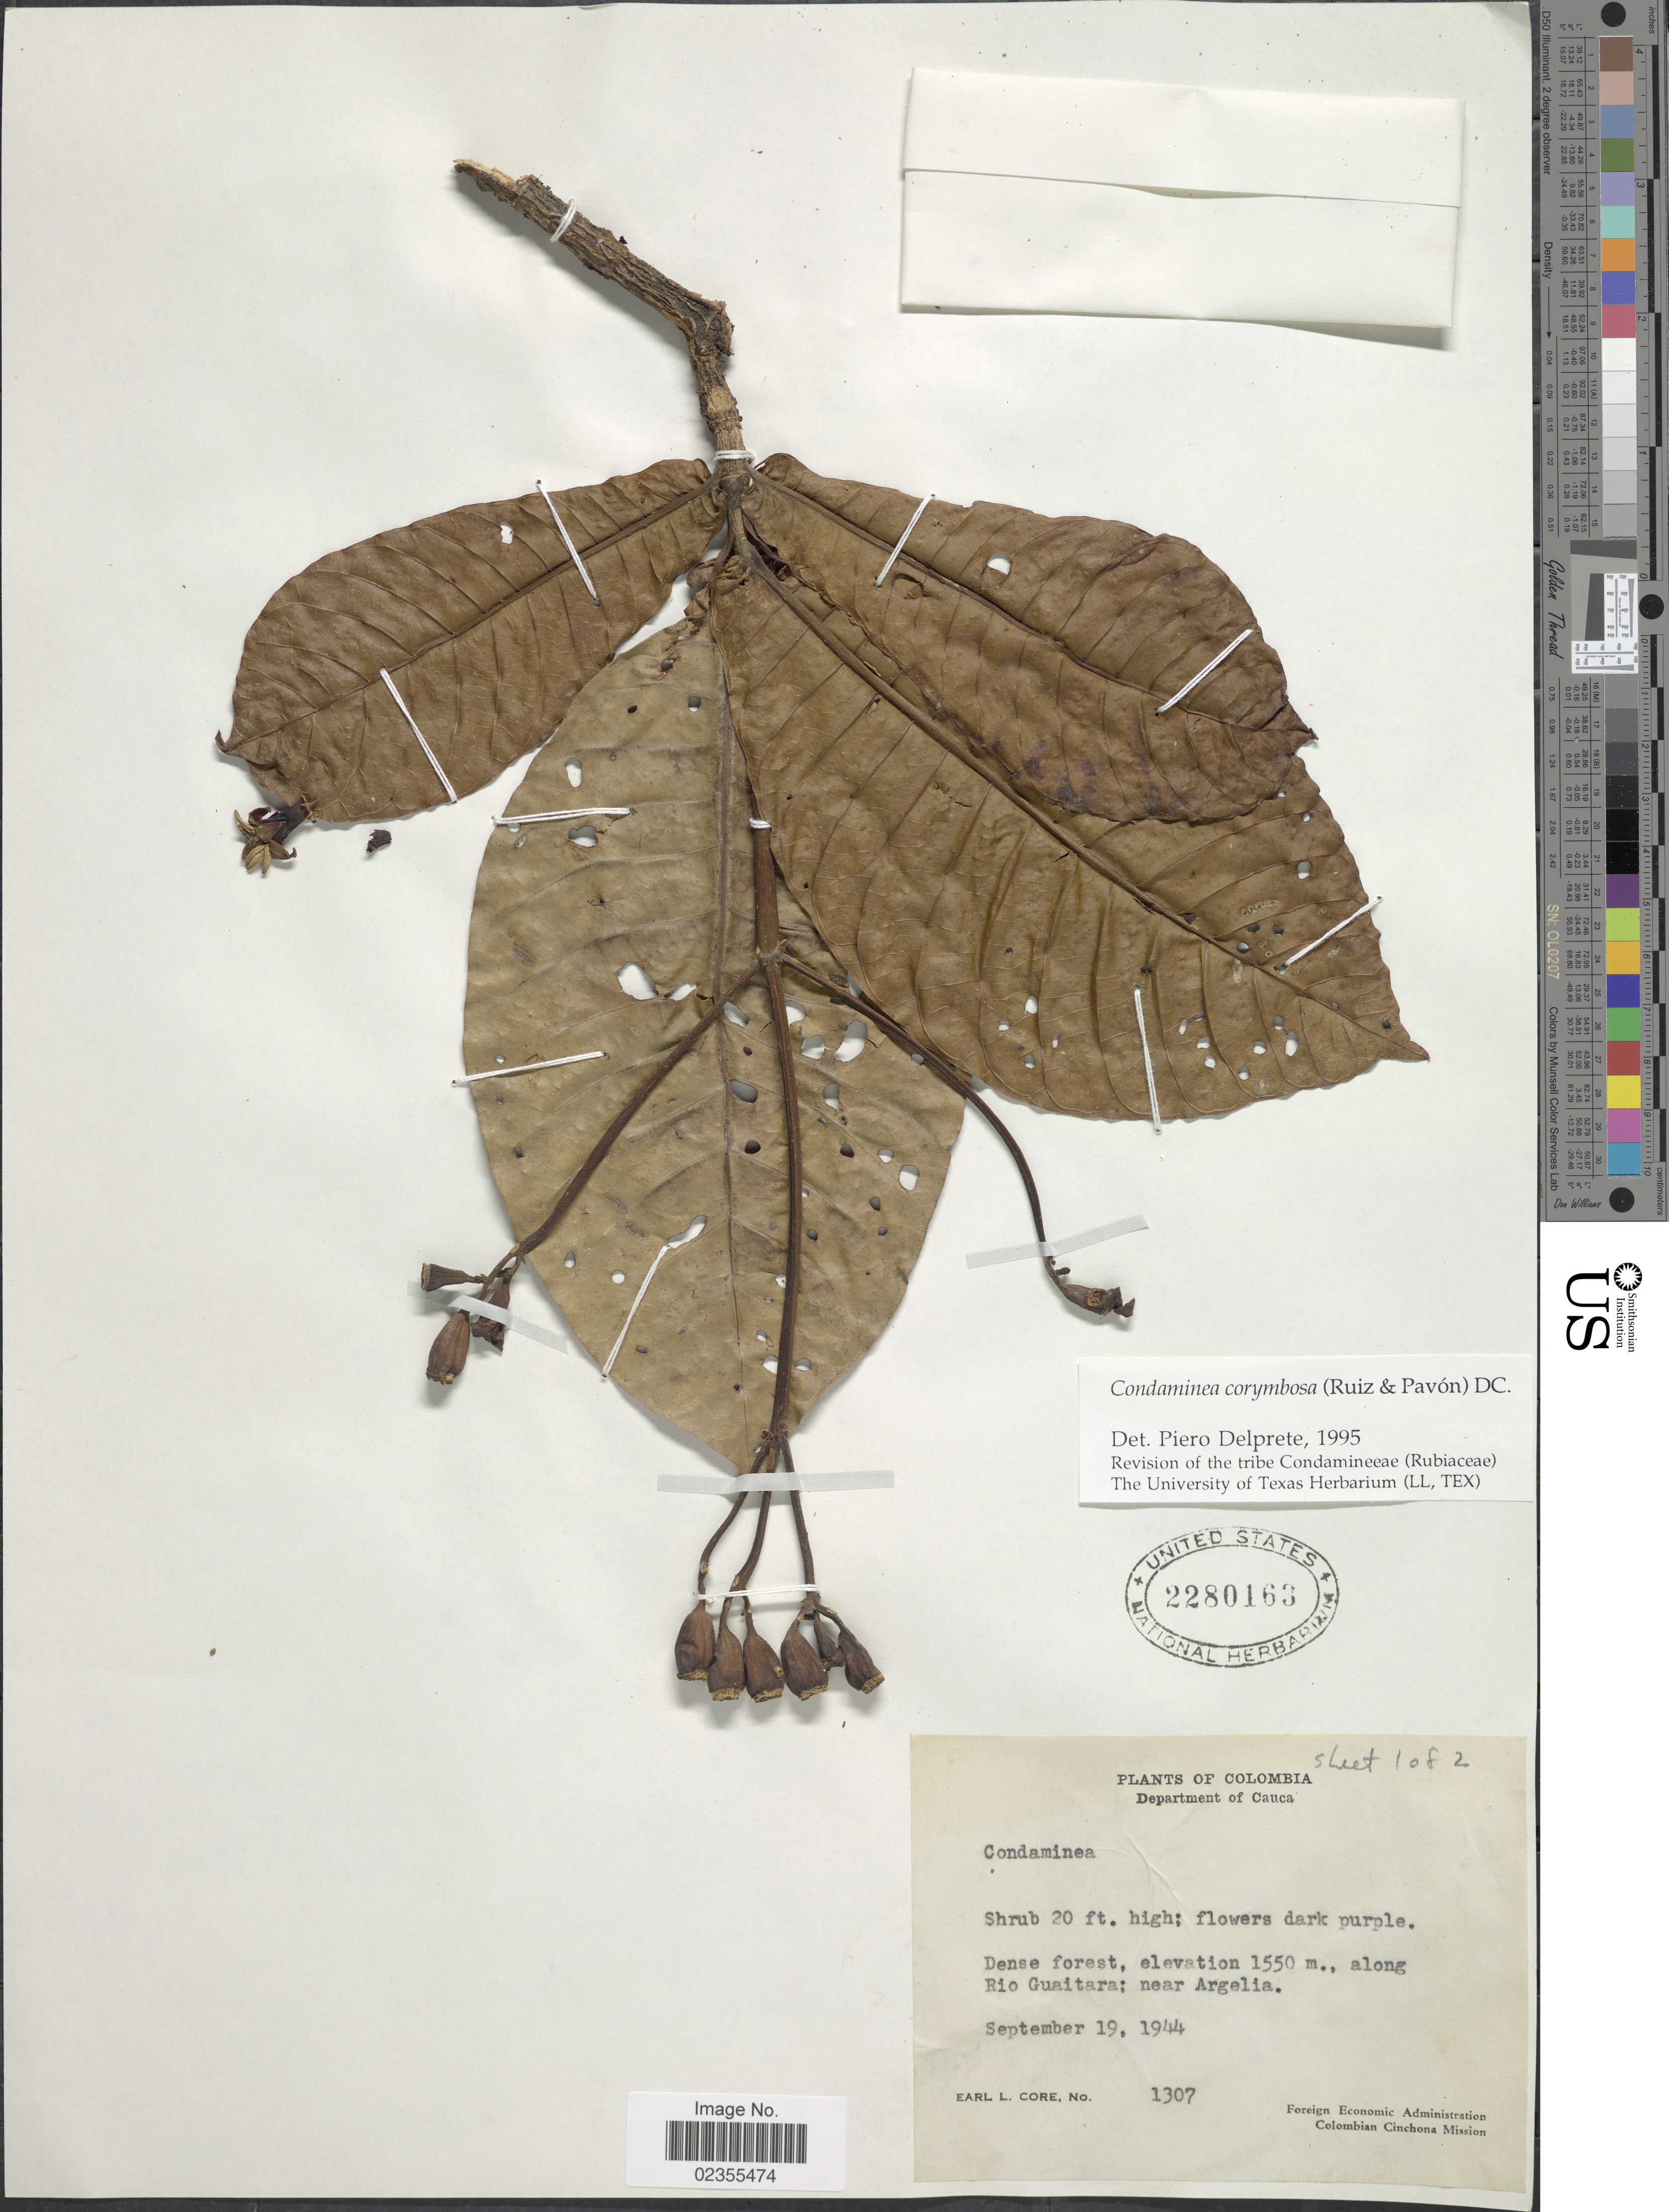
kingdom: Plantae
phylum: Tracheophyta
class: Magnoliopsida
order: Gentianales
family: Rubiaceae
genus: Condaminea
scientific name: Condaminea corymbosa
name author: (Ruiz & Pav.) DC.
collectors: E. L. Core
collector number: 1307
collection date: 1944-09-19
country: Colombia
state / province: Cauca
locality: Along Rio Guaitara; near Argelia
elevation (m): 1550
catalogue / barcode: US 2280163